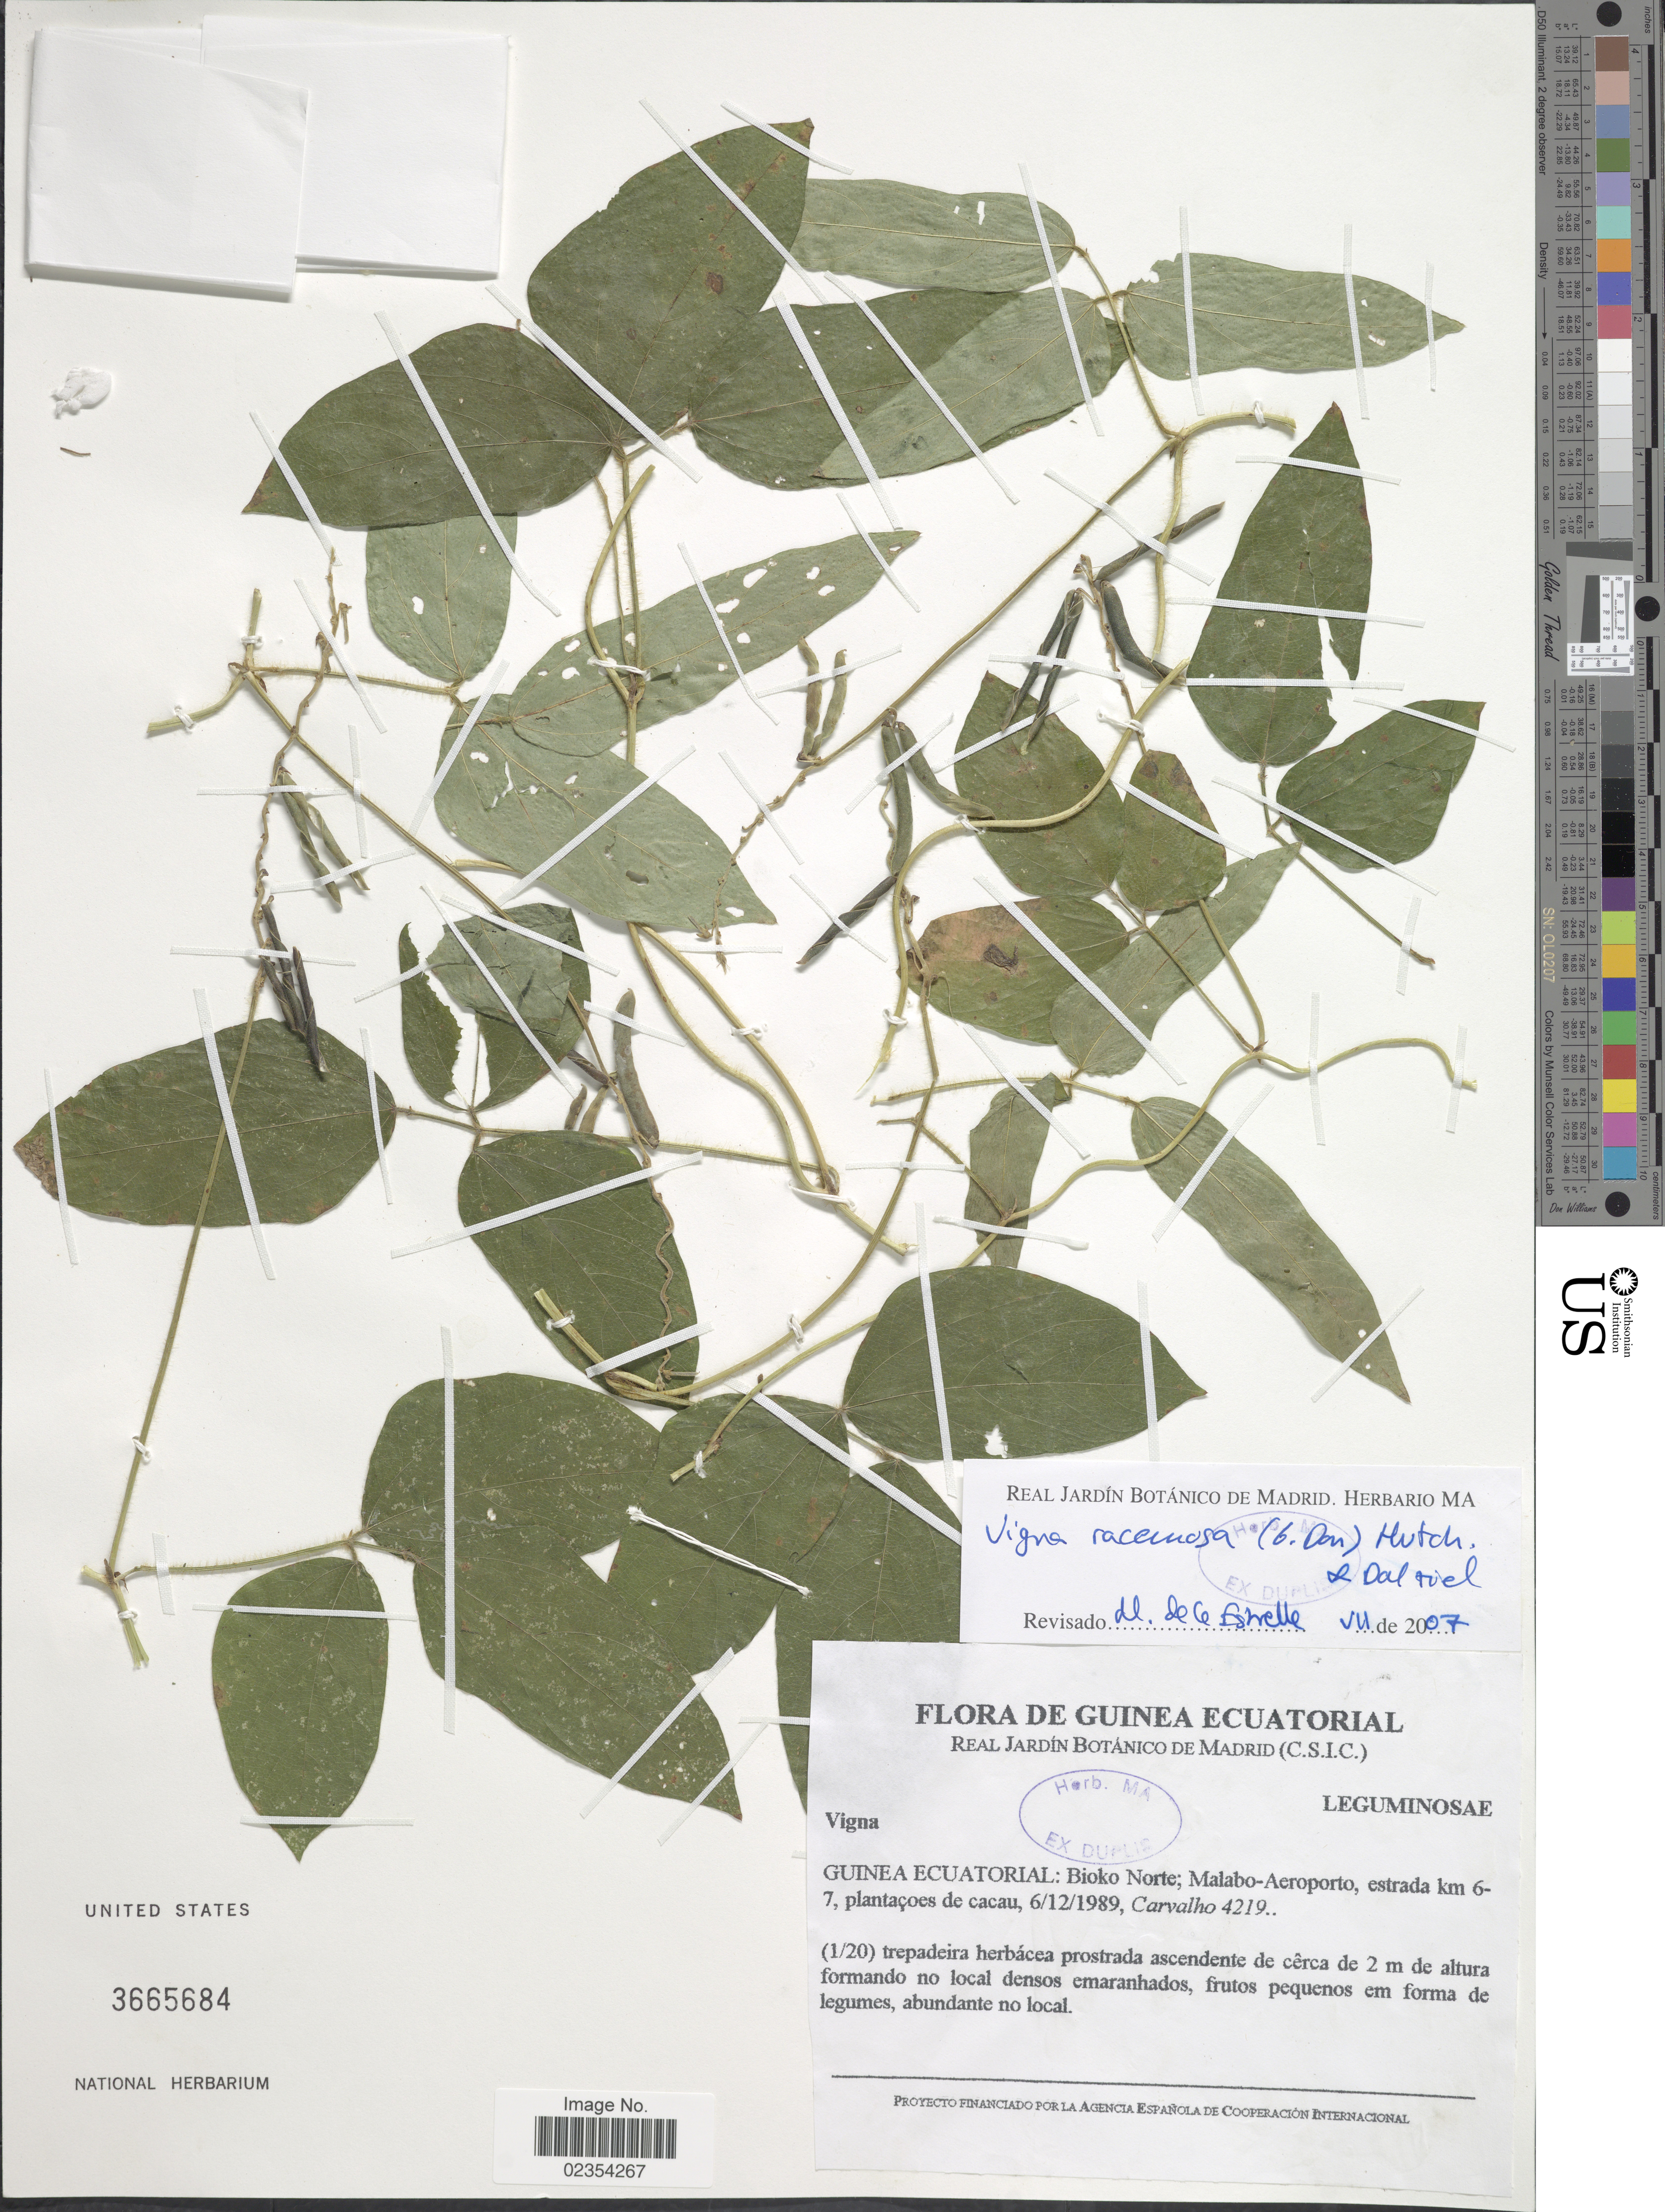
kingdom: Plantae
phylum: Tracheophyta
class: Magnoliopsida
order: Fabales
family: Fabaceae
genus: Vigna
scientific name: Vigna racemosa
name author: (G. Don) Hutch. & Dalziel ex Baker f.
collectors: Carvalho, --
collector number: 4219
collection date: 1989-12-06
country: Equatorial Guinea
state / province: Bioko Norte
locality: Malabo-Aeroporto, estrada km 6-7, plantacoes de cacau.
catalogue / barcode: US 3665684